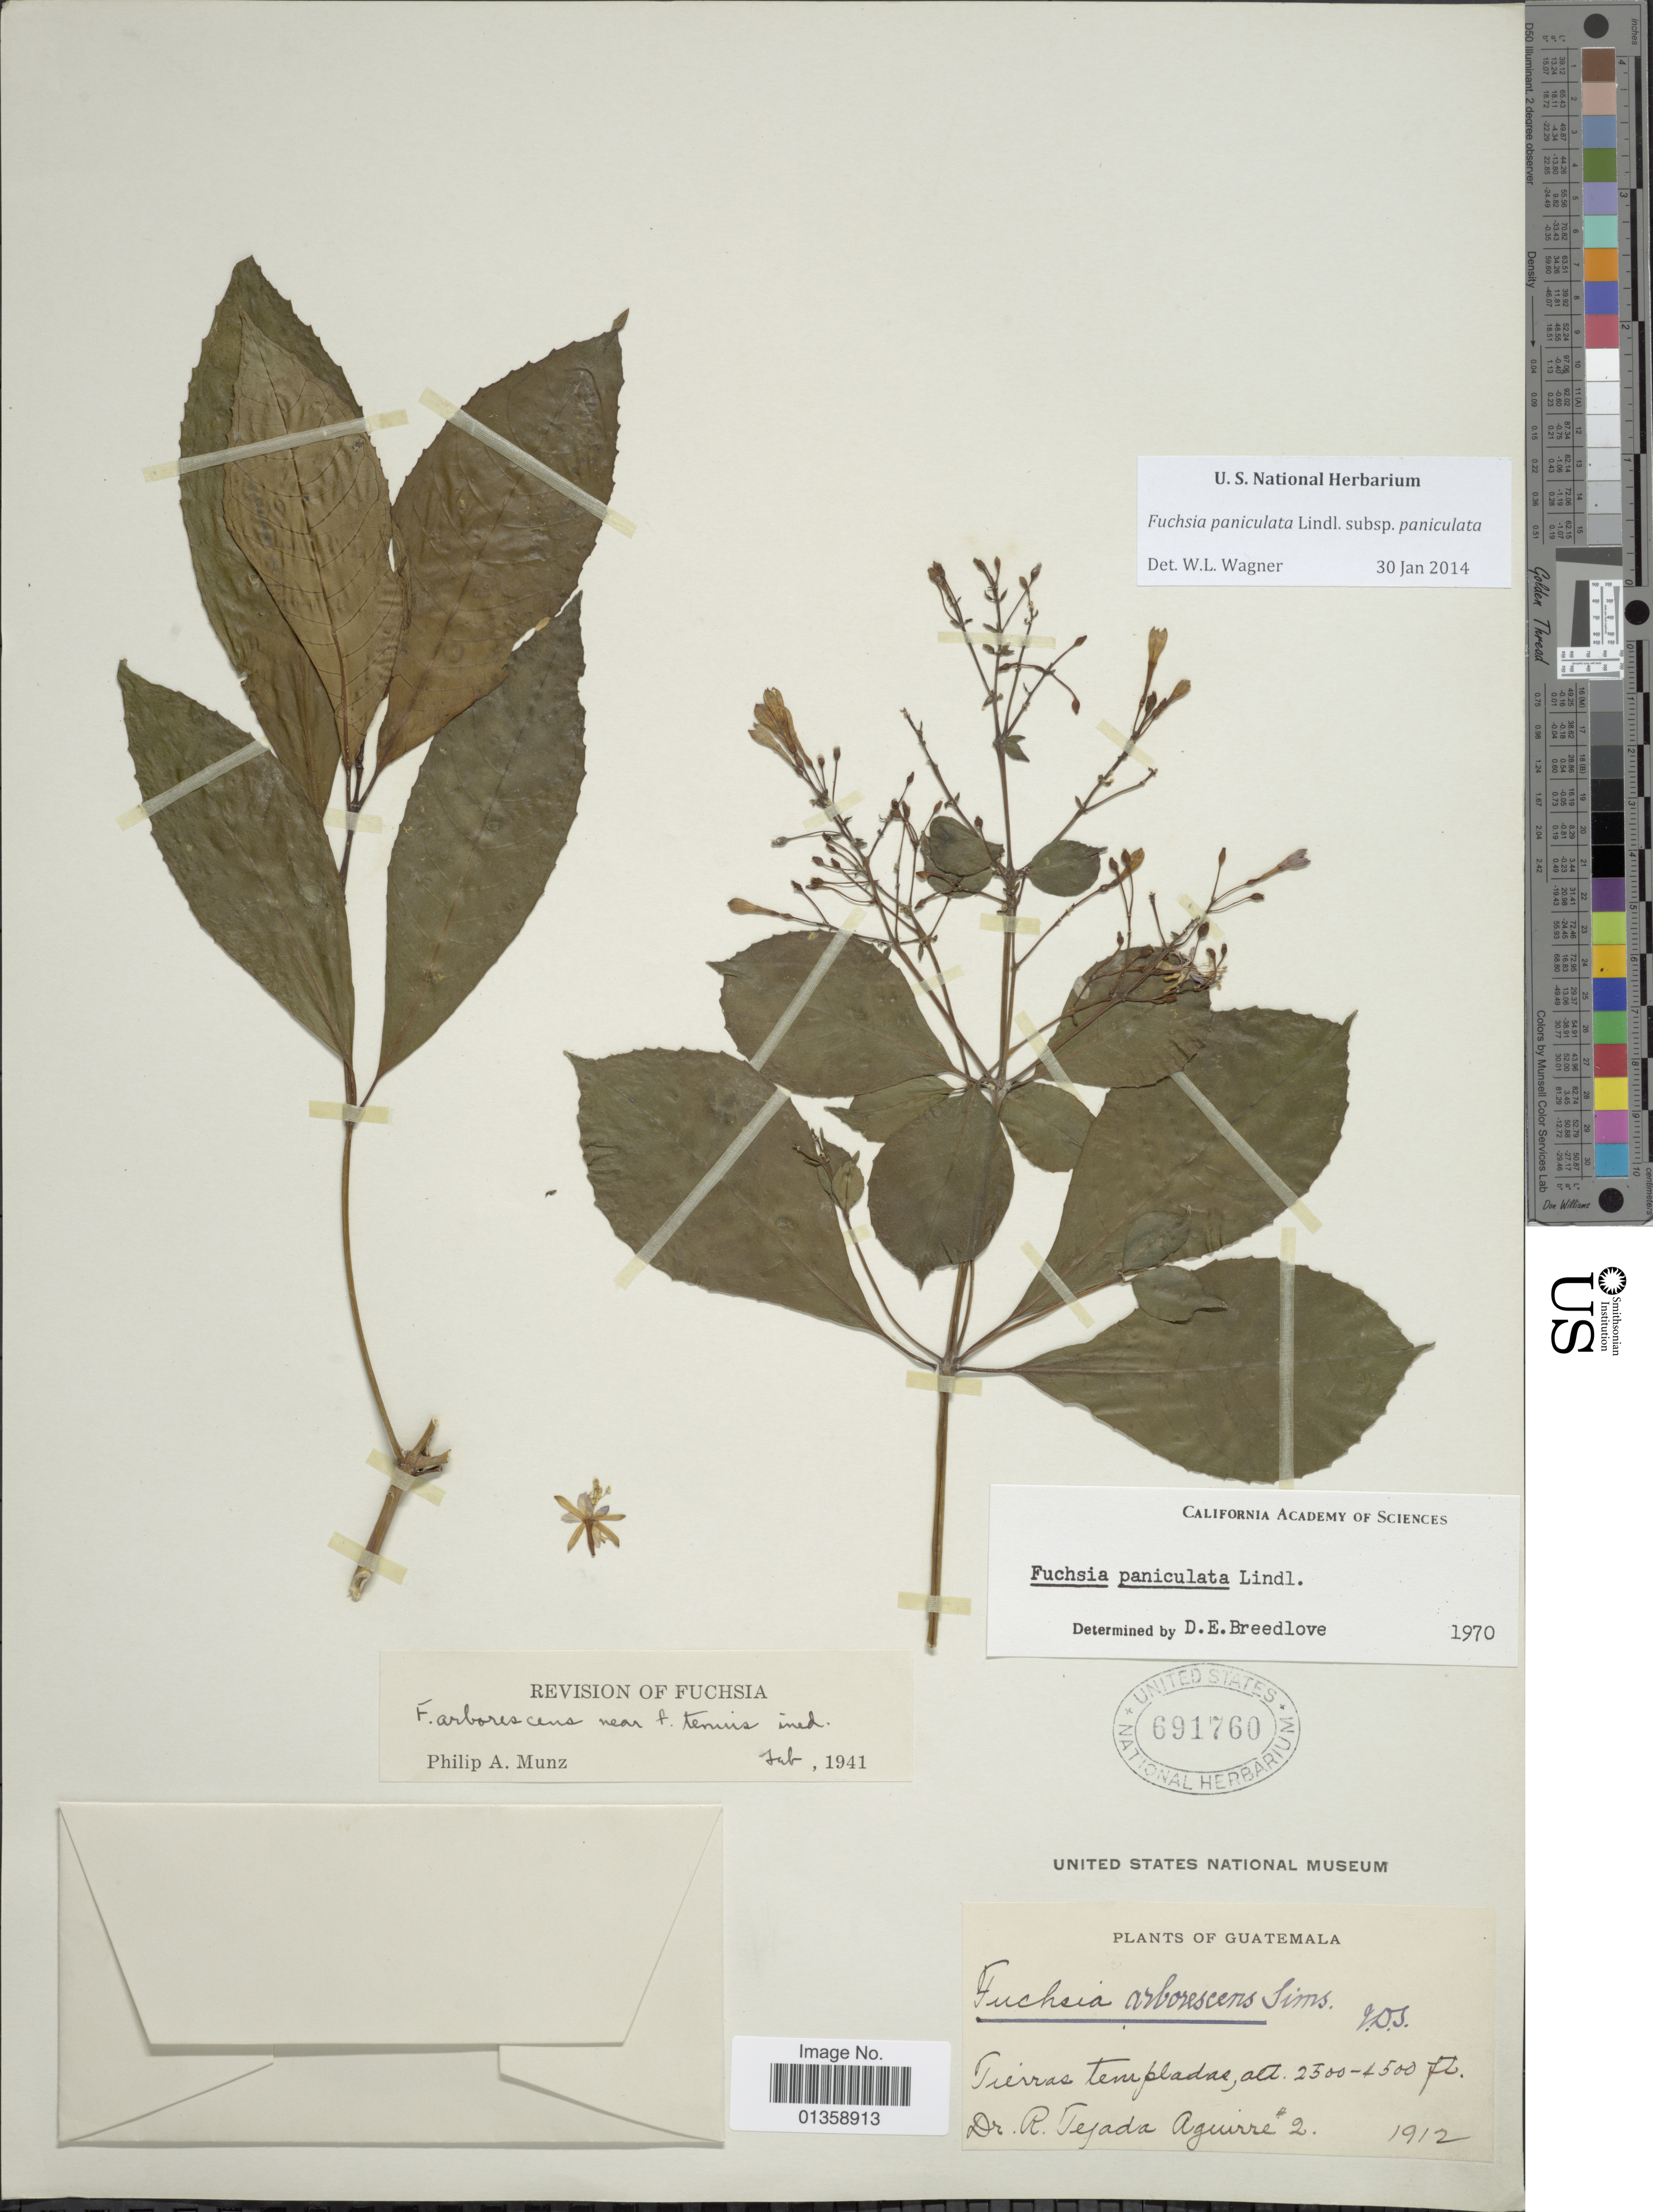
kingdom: Plantae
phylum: Tracheophyta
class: Magnoliopsida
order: Myrtales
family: Onagraceae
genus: Fuchsia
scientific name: Fuchsia paniculata subsp. paniculata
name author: Lindl.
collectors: R. Aguirre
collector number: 2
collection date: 1912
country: Guatemala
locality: Tierras Templadas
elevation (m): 762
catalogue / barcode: US 691760